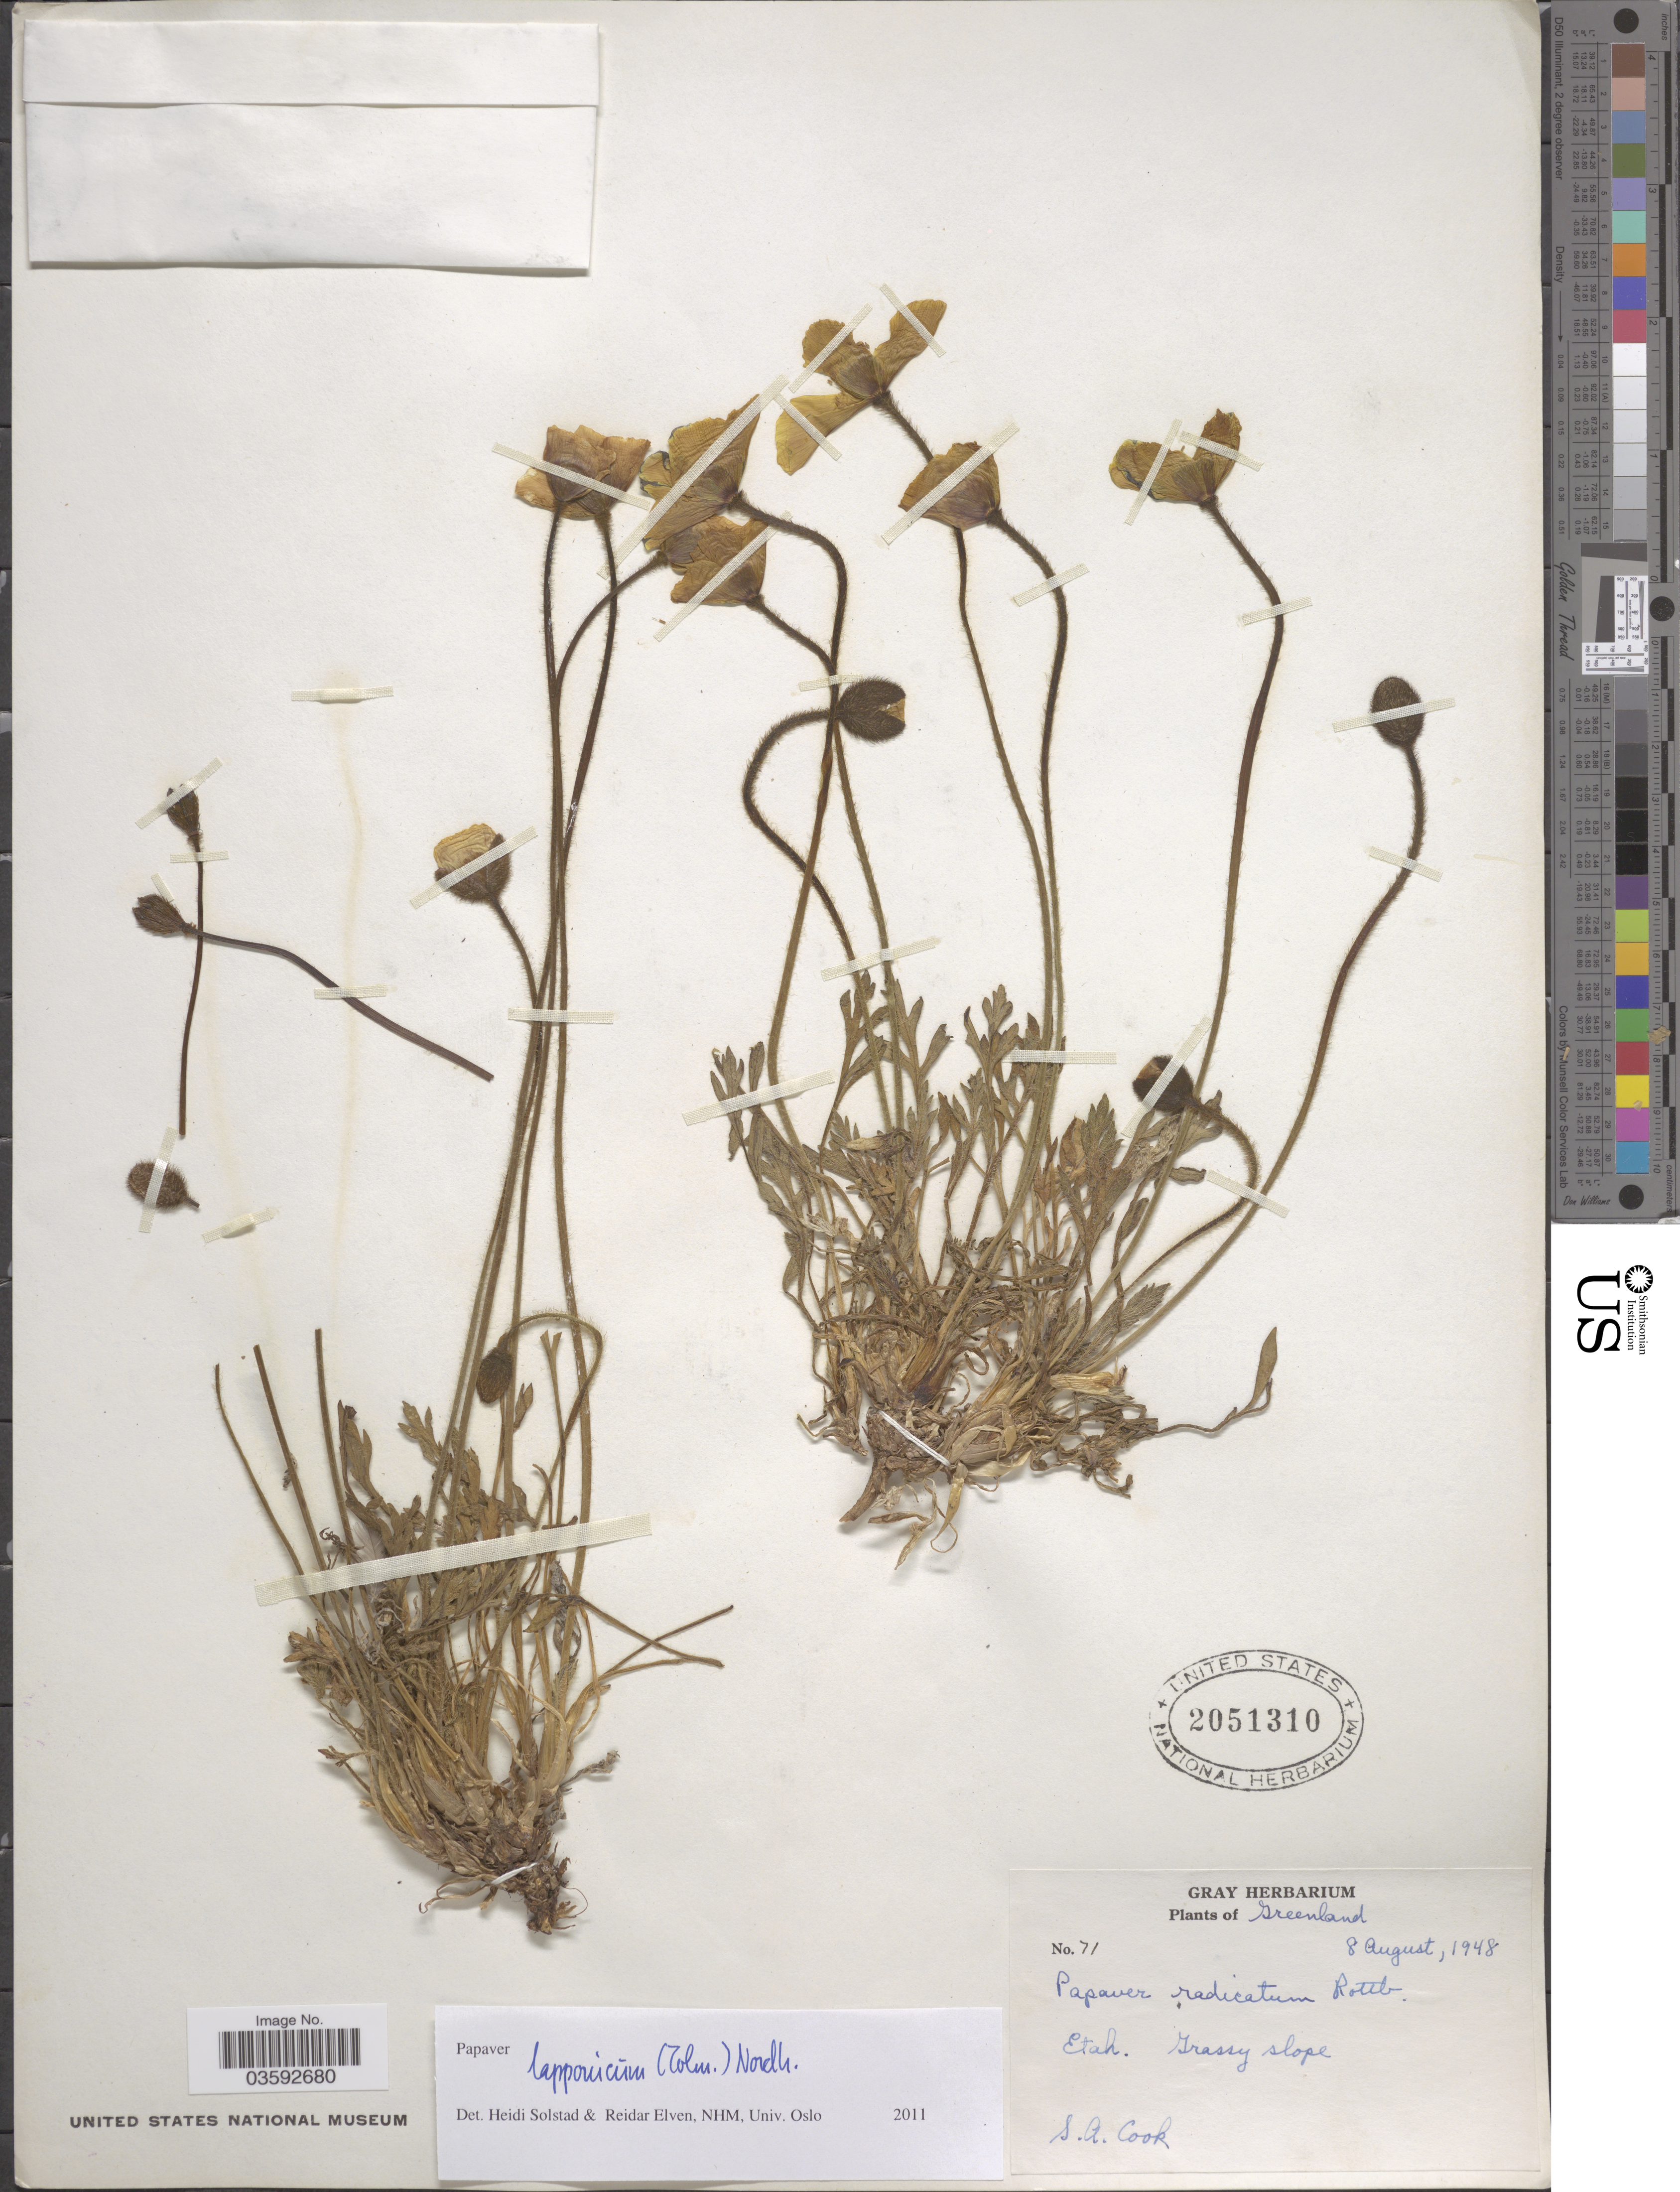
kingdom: Plantae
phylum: Tracheophyta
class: Magnoliopsida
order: Ranunculales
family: Papaveraceae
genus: Papaver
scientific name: Papaver lapponicum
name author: (Tolm.) Nordh.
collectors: S. A. Cook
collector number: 71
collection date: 1948-08-08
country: Greenland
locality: Etah.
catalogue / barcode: US 2051310